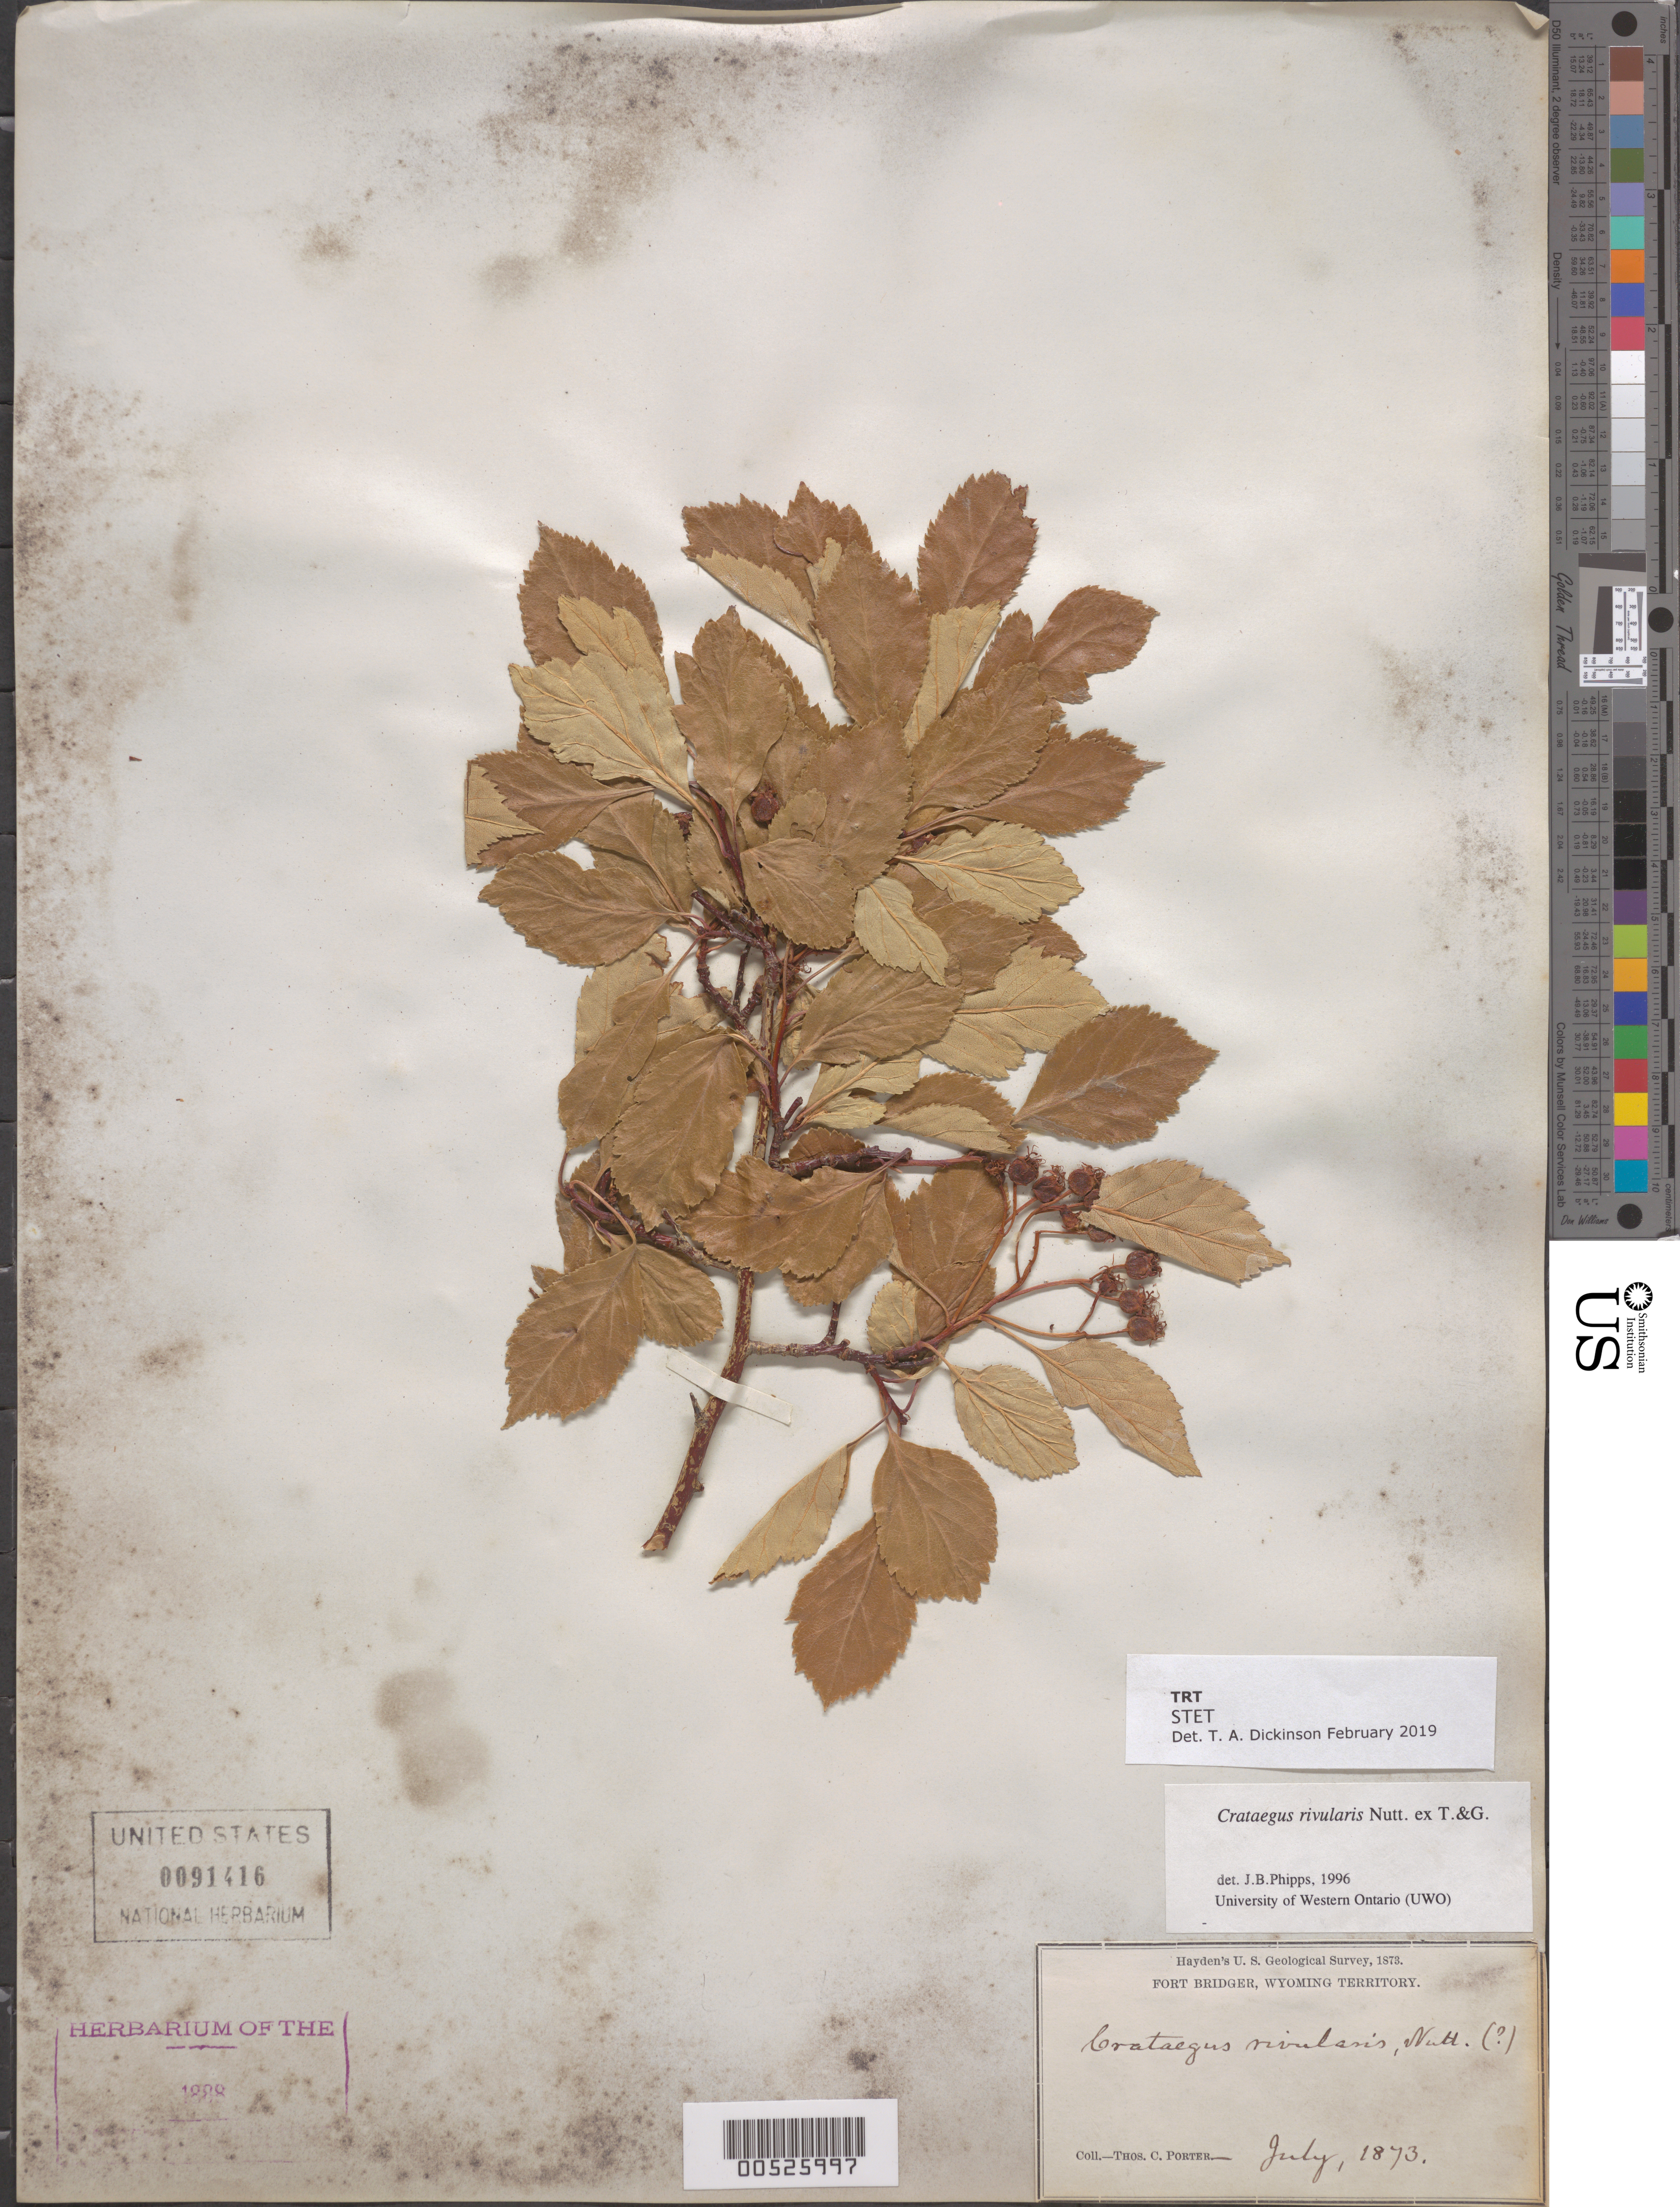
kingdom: Plantae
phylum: Tracheophyta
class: Magnoliopsida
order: Rosales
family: Rosaceae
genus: Crataegus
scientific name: Crataegus rivularis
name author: Nutt.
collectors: T. C. Porter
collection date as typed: Jul 1873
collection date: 1873-07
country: United States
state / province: Wyoming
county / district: Uinta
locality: Fort Bridger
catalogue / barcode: US 91416